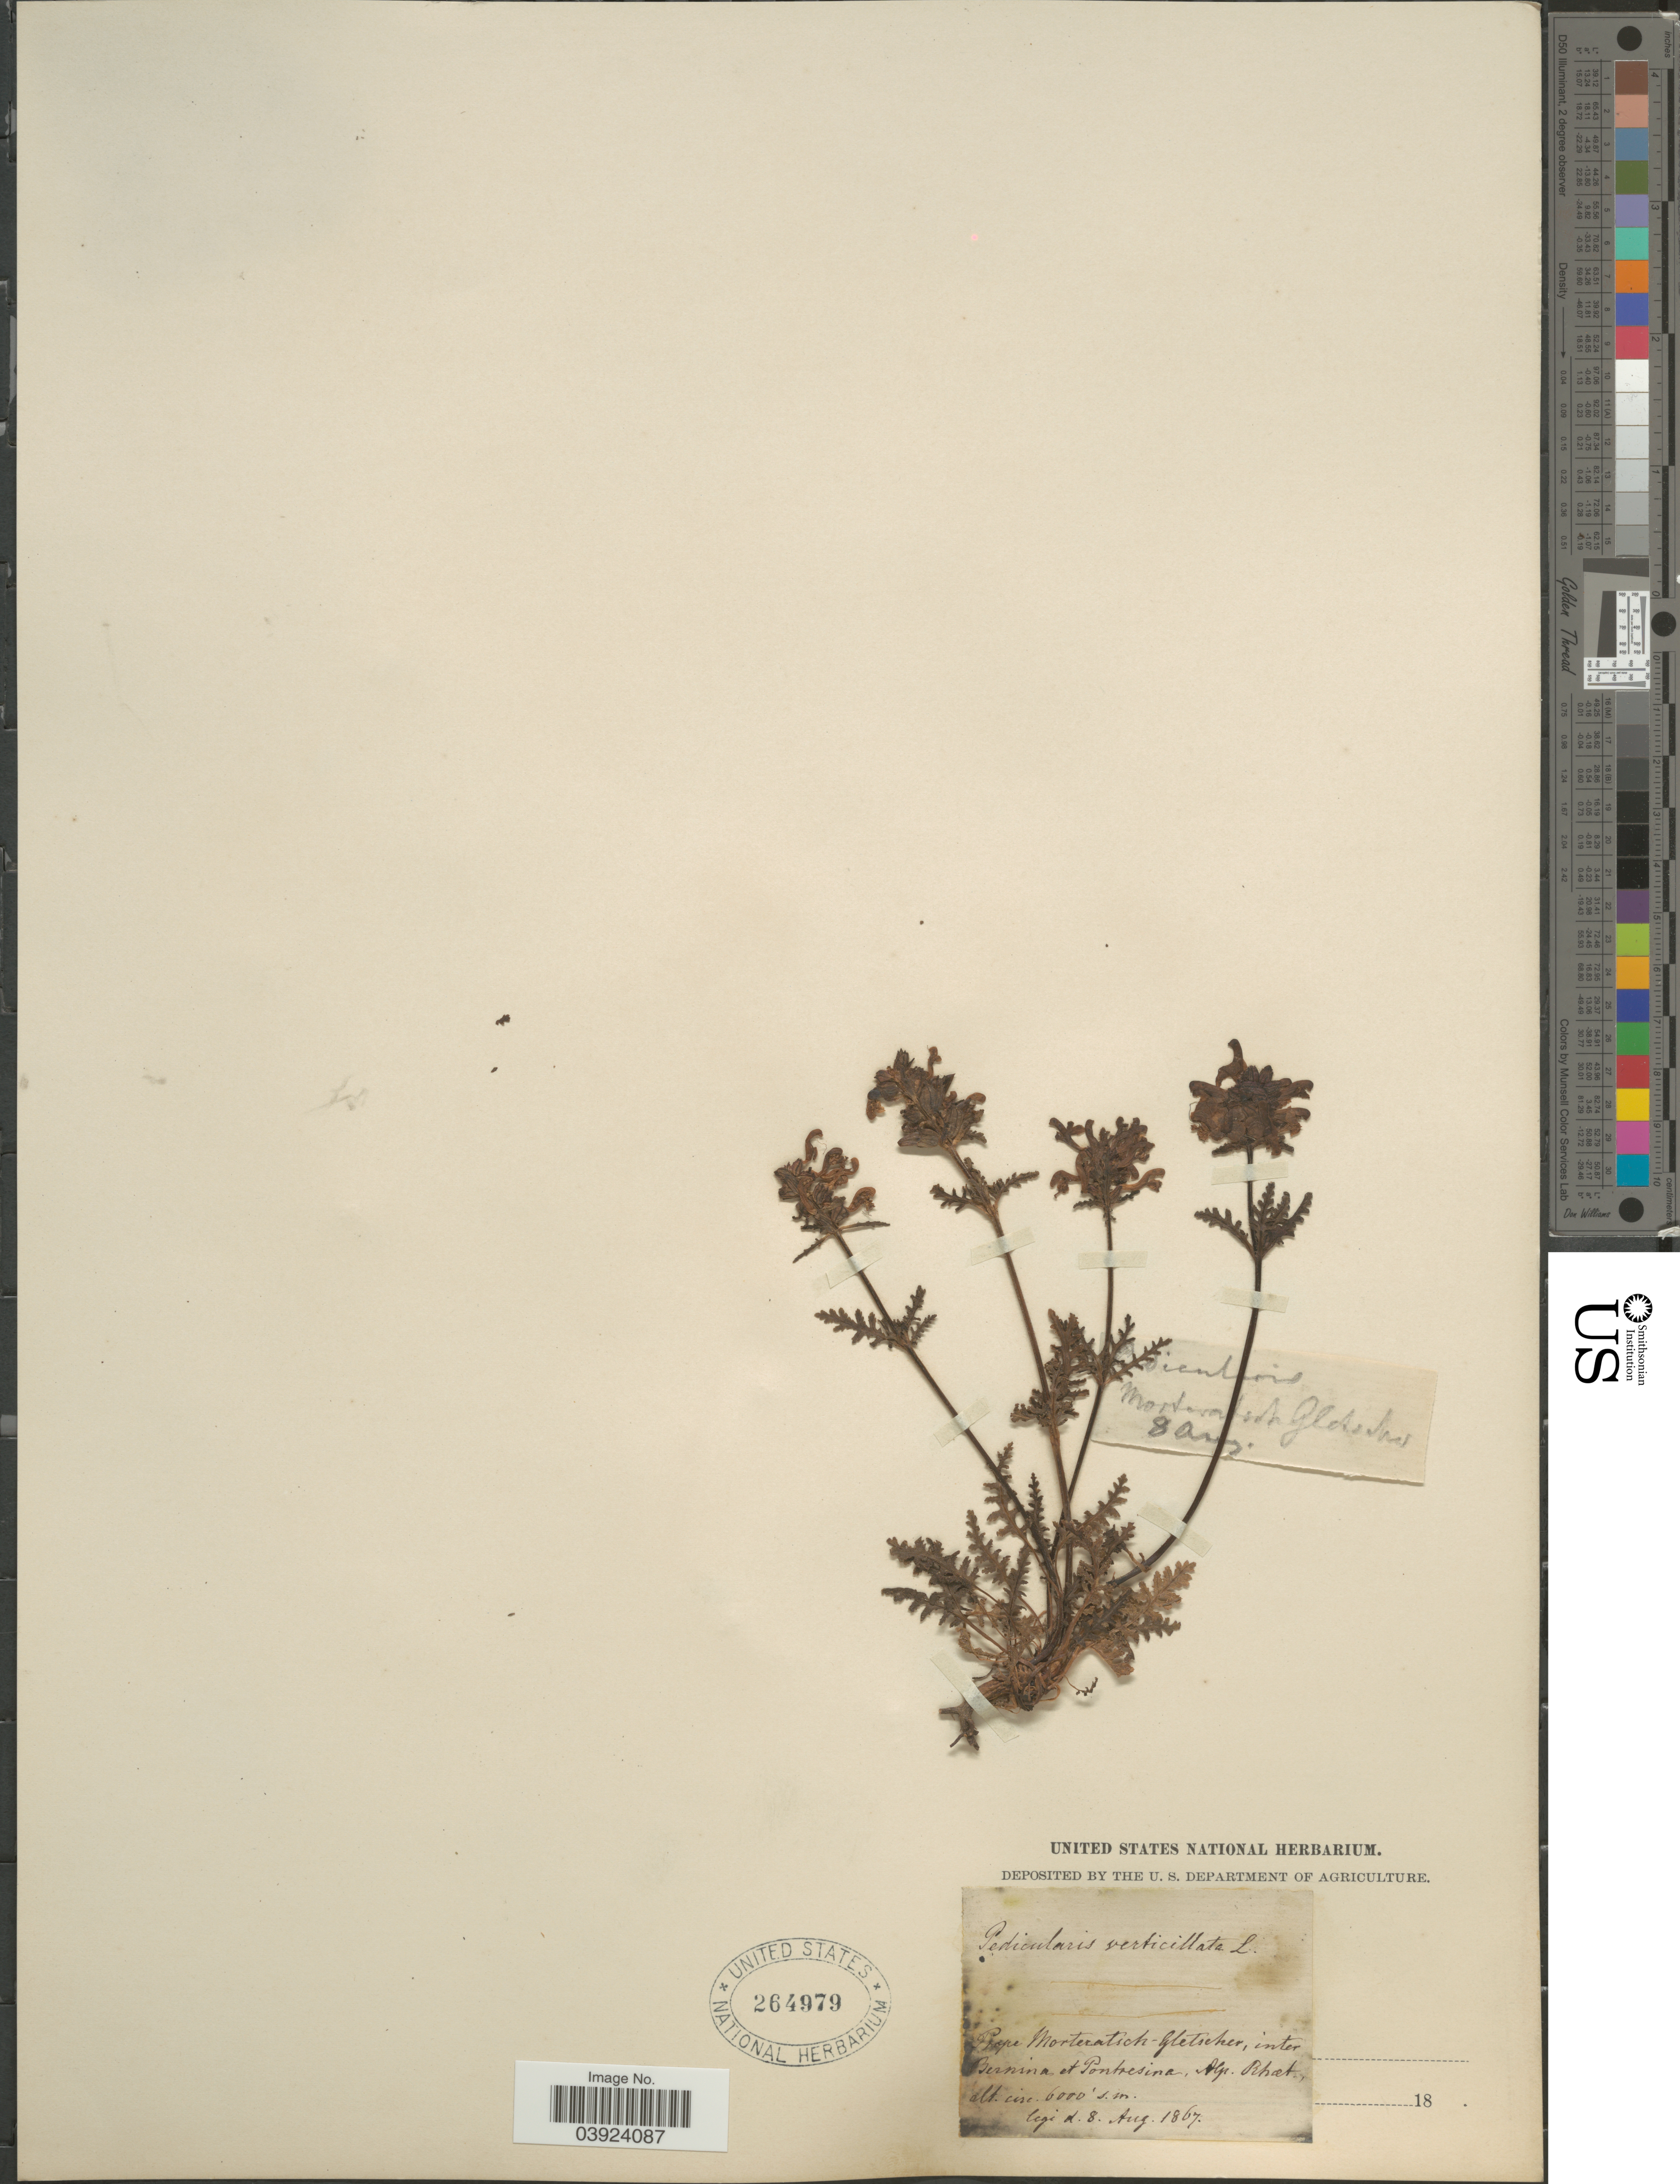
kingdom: Plantae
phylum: Tracheophyta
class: Magnoliopsida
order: Lamiales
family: Orobanchaceae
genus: Pedicularis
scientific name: Pedicularis verticillata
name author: L.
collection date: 1867-08-08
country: Switzerland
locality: Prope Morterasch-Gletscher, inter Bernina et Pontresina, Alp. Rhet.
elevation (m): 1829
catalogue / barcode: US 264979